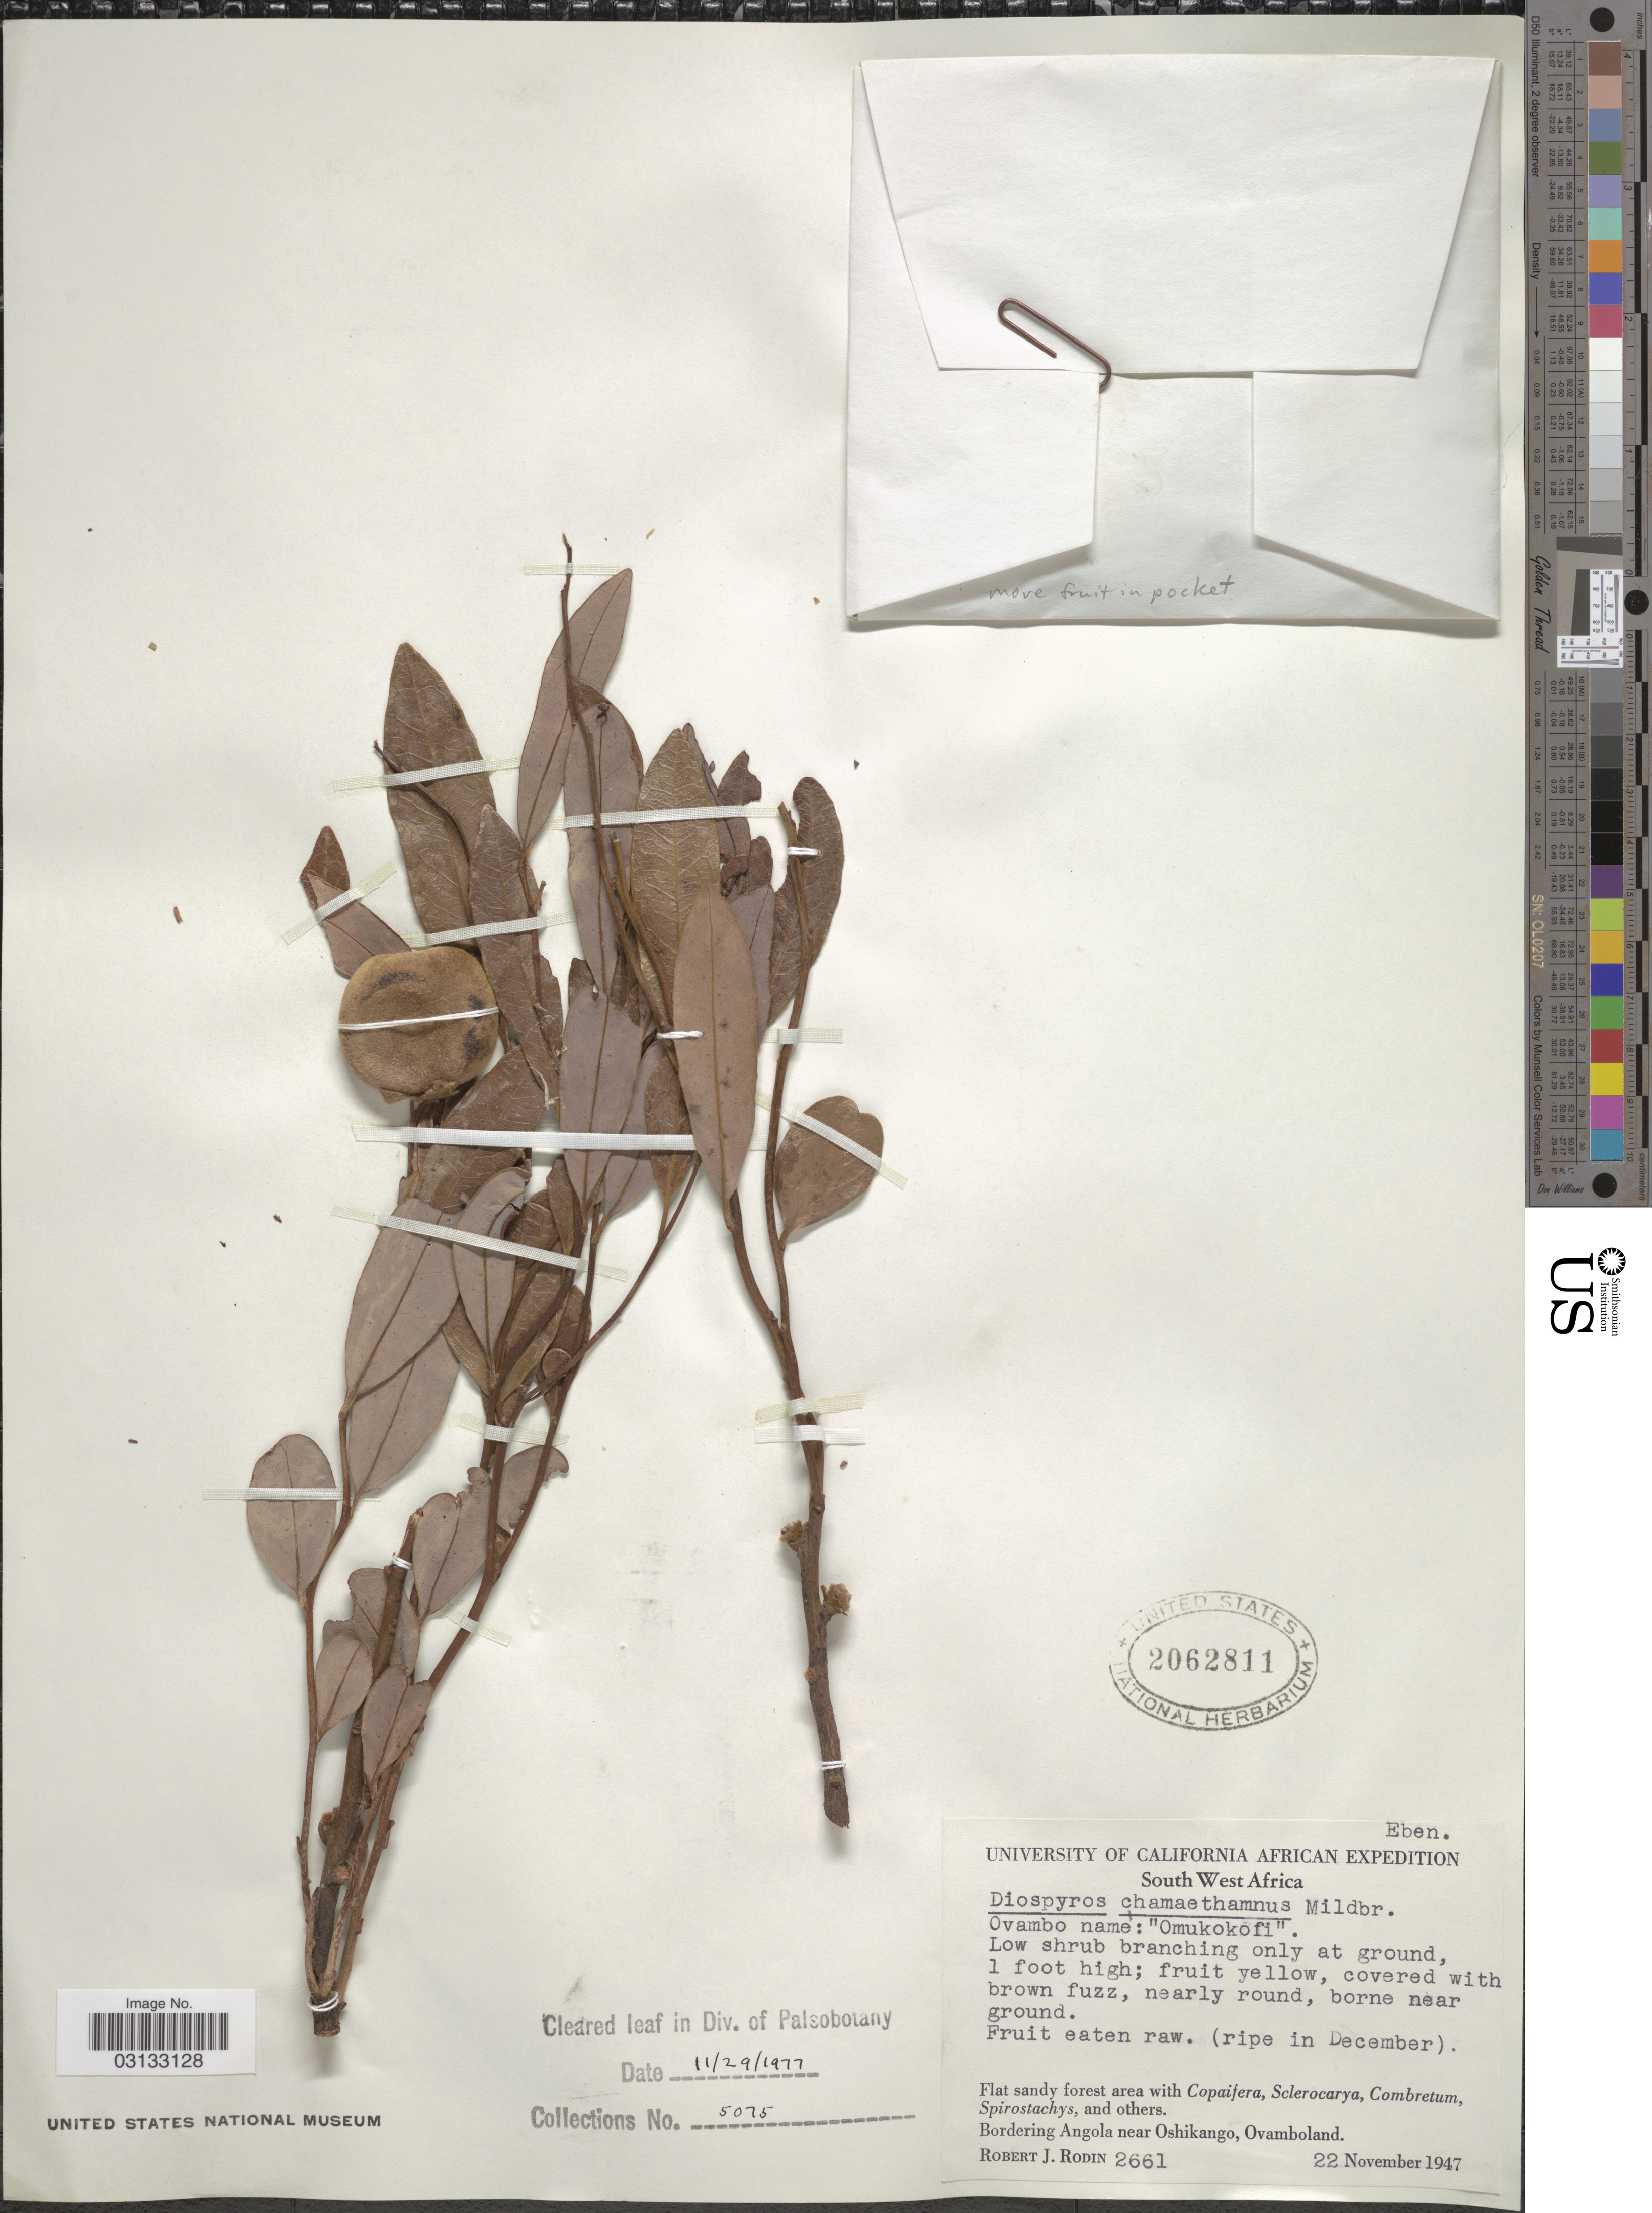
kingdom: Plantae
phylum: Tracheophyta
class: Magnoliopsida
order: Ericales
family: Ebenaceae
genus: Diospyros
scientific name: Diospyros chamaethamnus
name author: Mildbr.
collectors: R. J. Rodin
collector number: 2661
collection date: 1947-11-22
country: Namibia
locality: South West Africa, Bordering Angola near Oshikango, Ovamboland.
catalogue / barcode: US 2062811